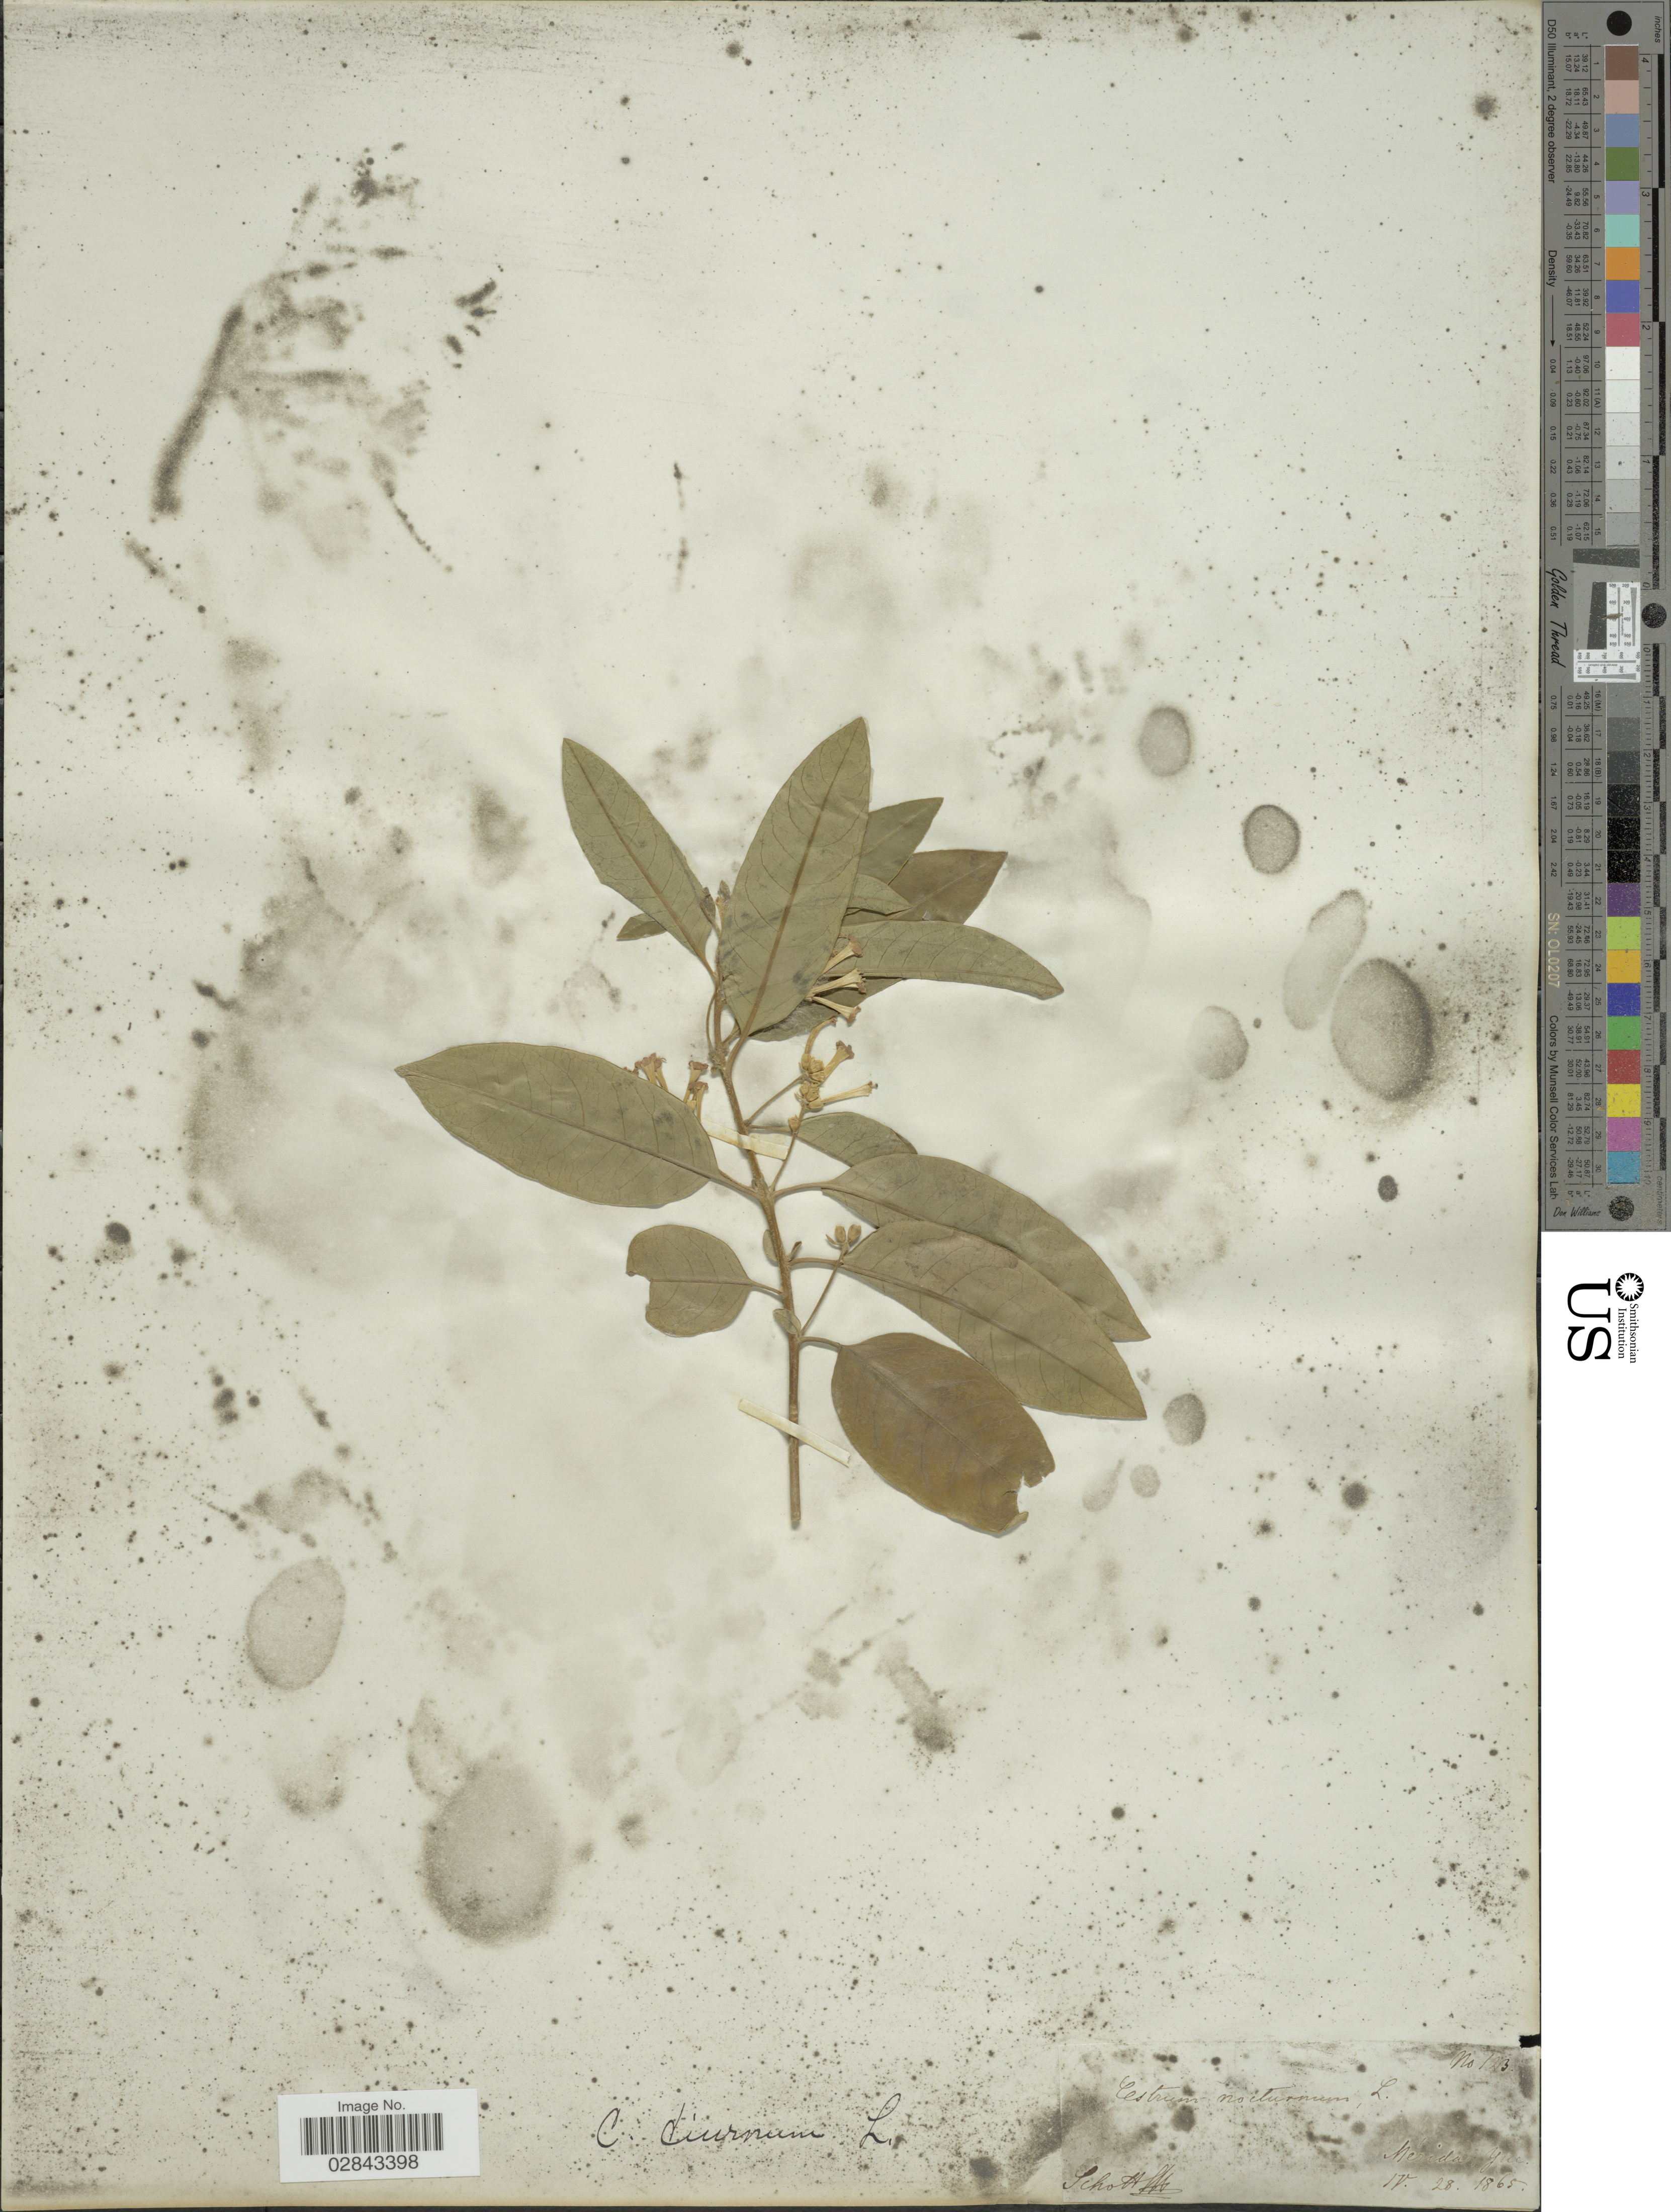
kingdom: Plantae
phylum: Tracheophyta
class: Magnoliopsida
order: Solanales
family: Solanaceae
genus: Cestrum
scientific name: Cestrum diurnum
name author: L.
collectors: Schott, --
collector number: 123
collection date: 1865-04-28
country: Mexico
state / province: Yucatán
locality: Mérida.